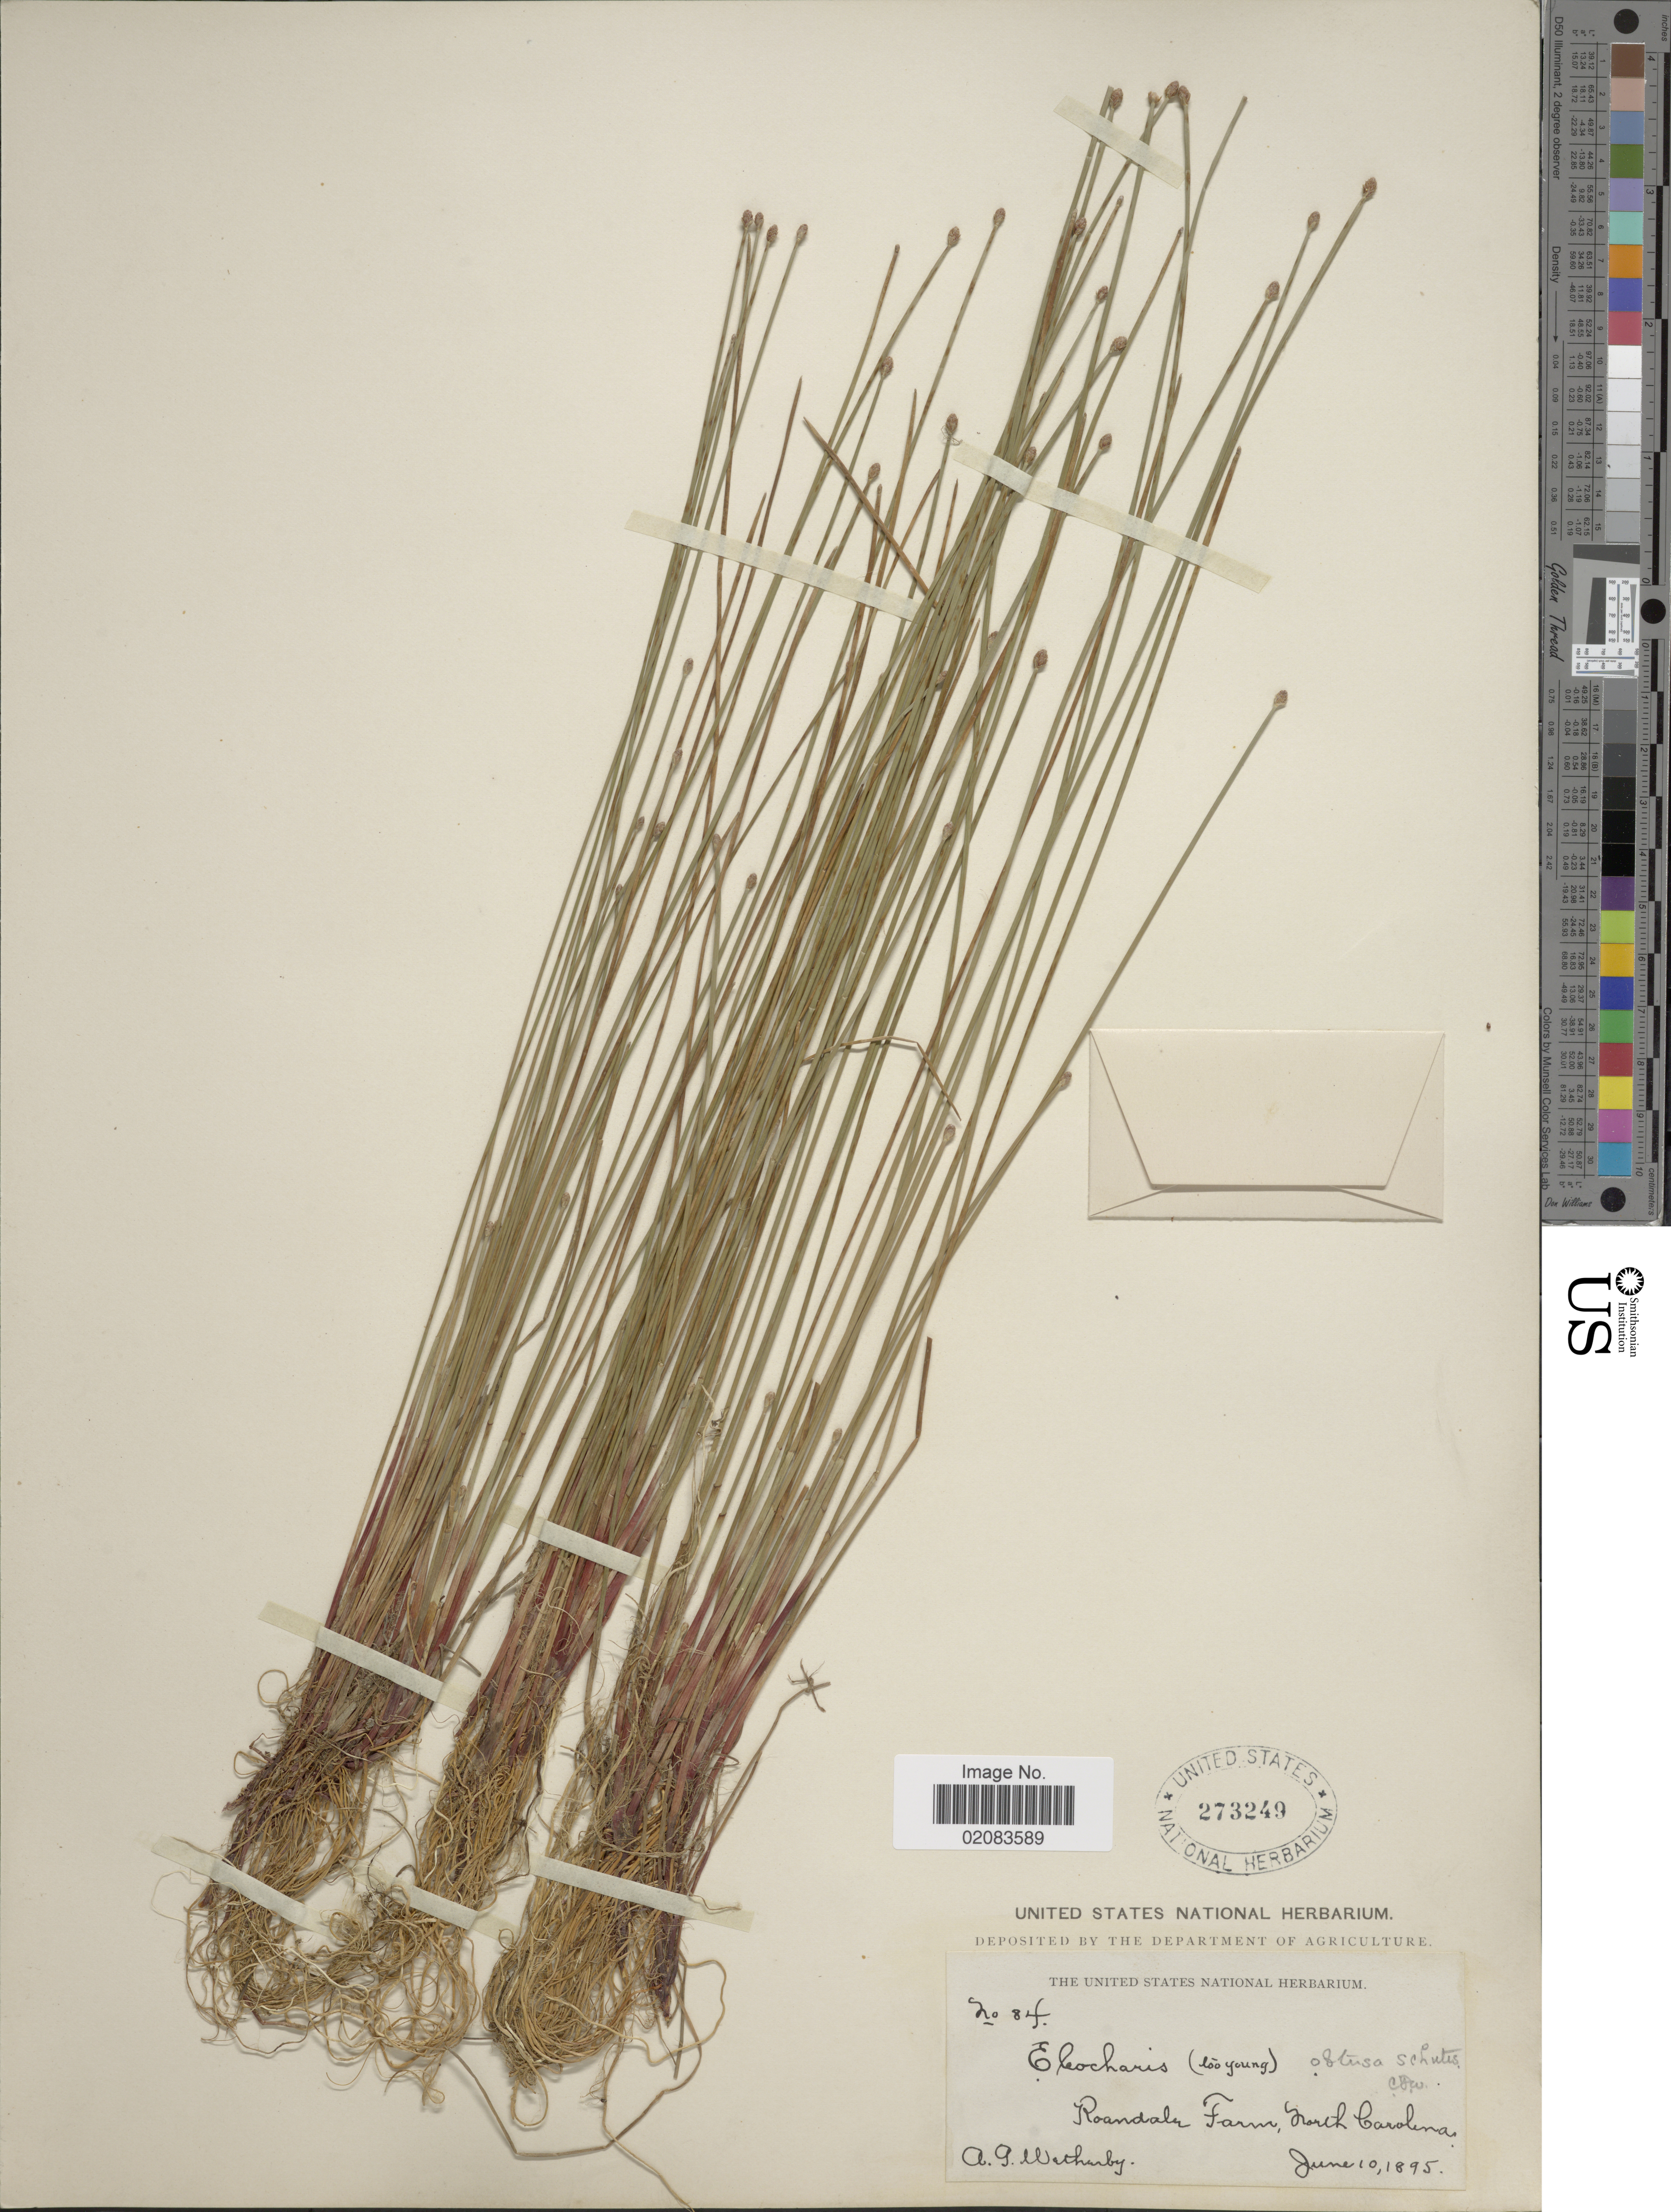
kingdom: Plantae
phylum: Tracheophyta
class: Liliopsida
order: Poales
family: Cyperaceae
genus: Eleocharis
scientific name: Eleocharis obtusa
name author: (Willd.) Schult.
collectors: A. Wetherby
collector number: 84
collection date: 1895-06-10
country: United States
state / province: North Carolina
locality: Roandale Farm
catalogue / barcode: US 273249